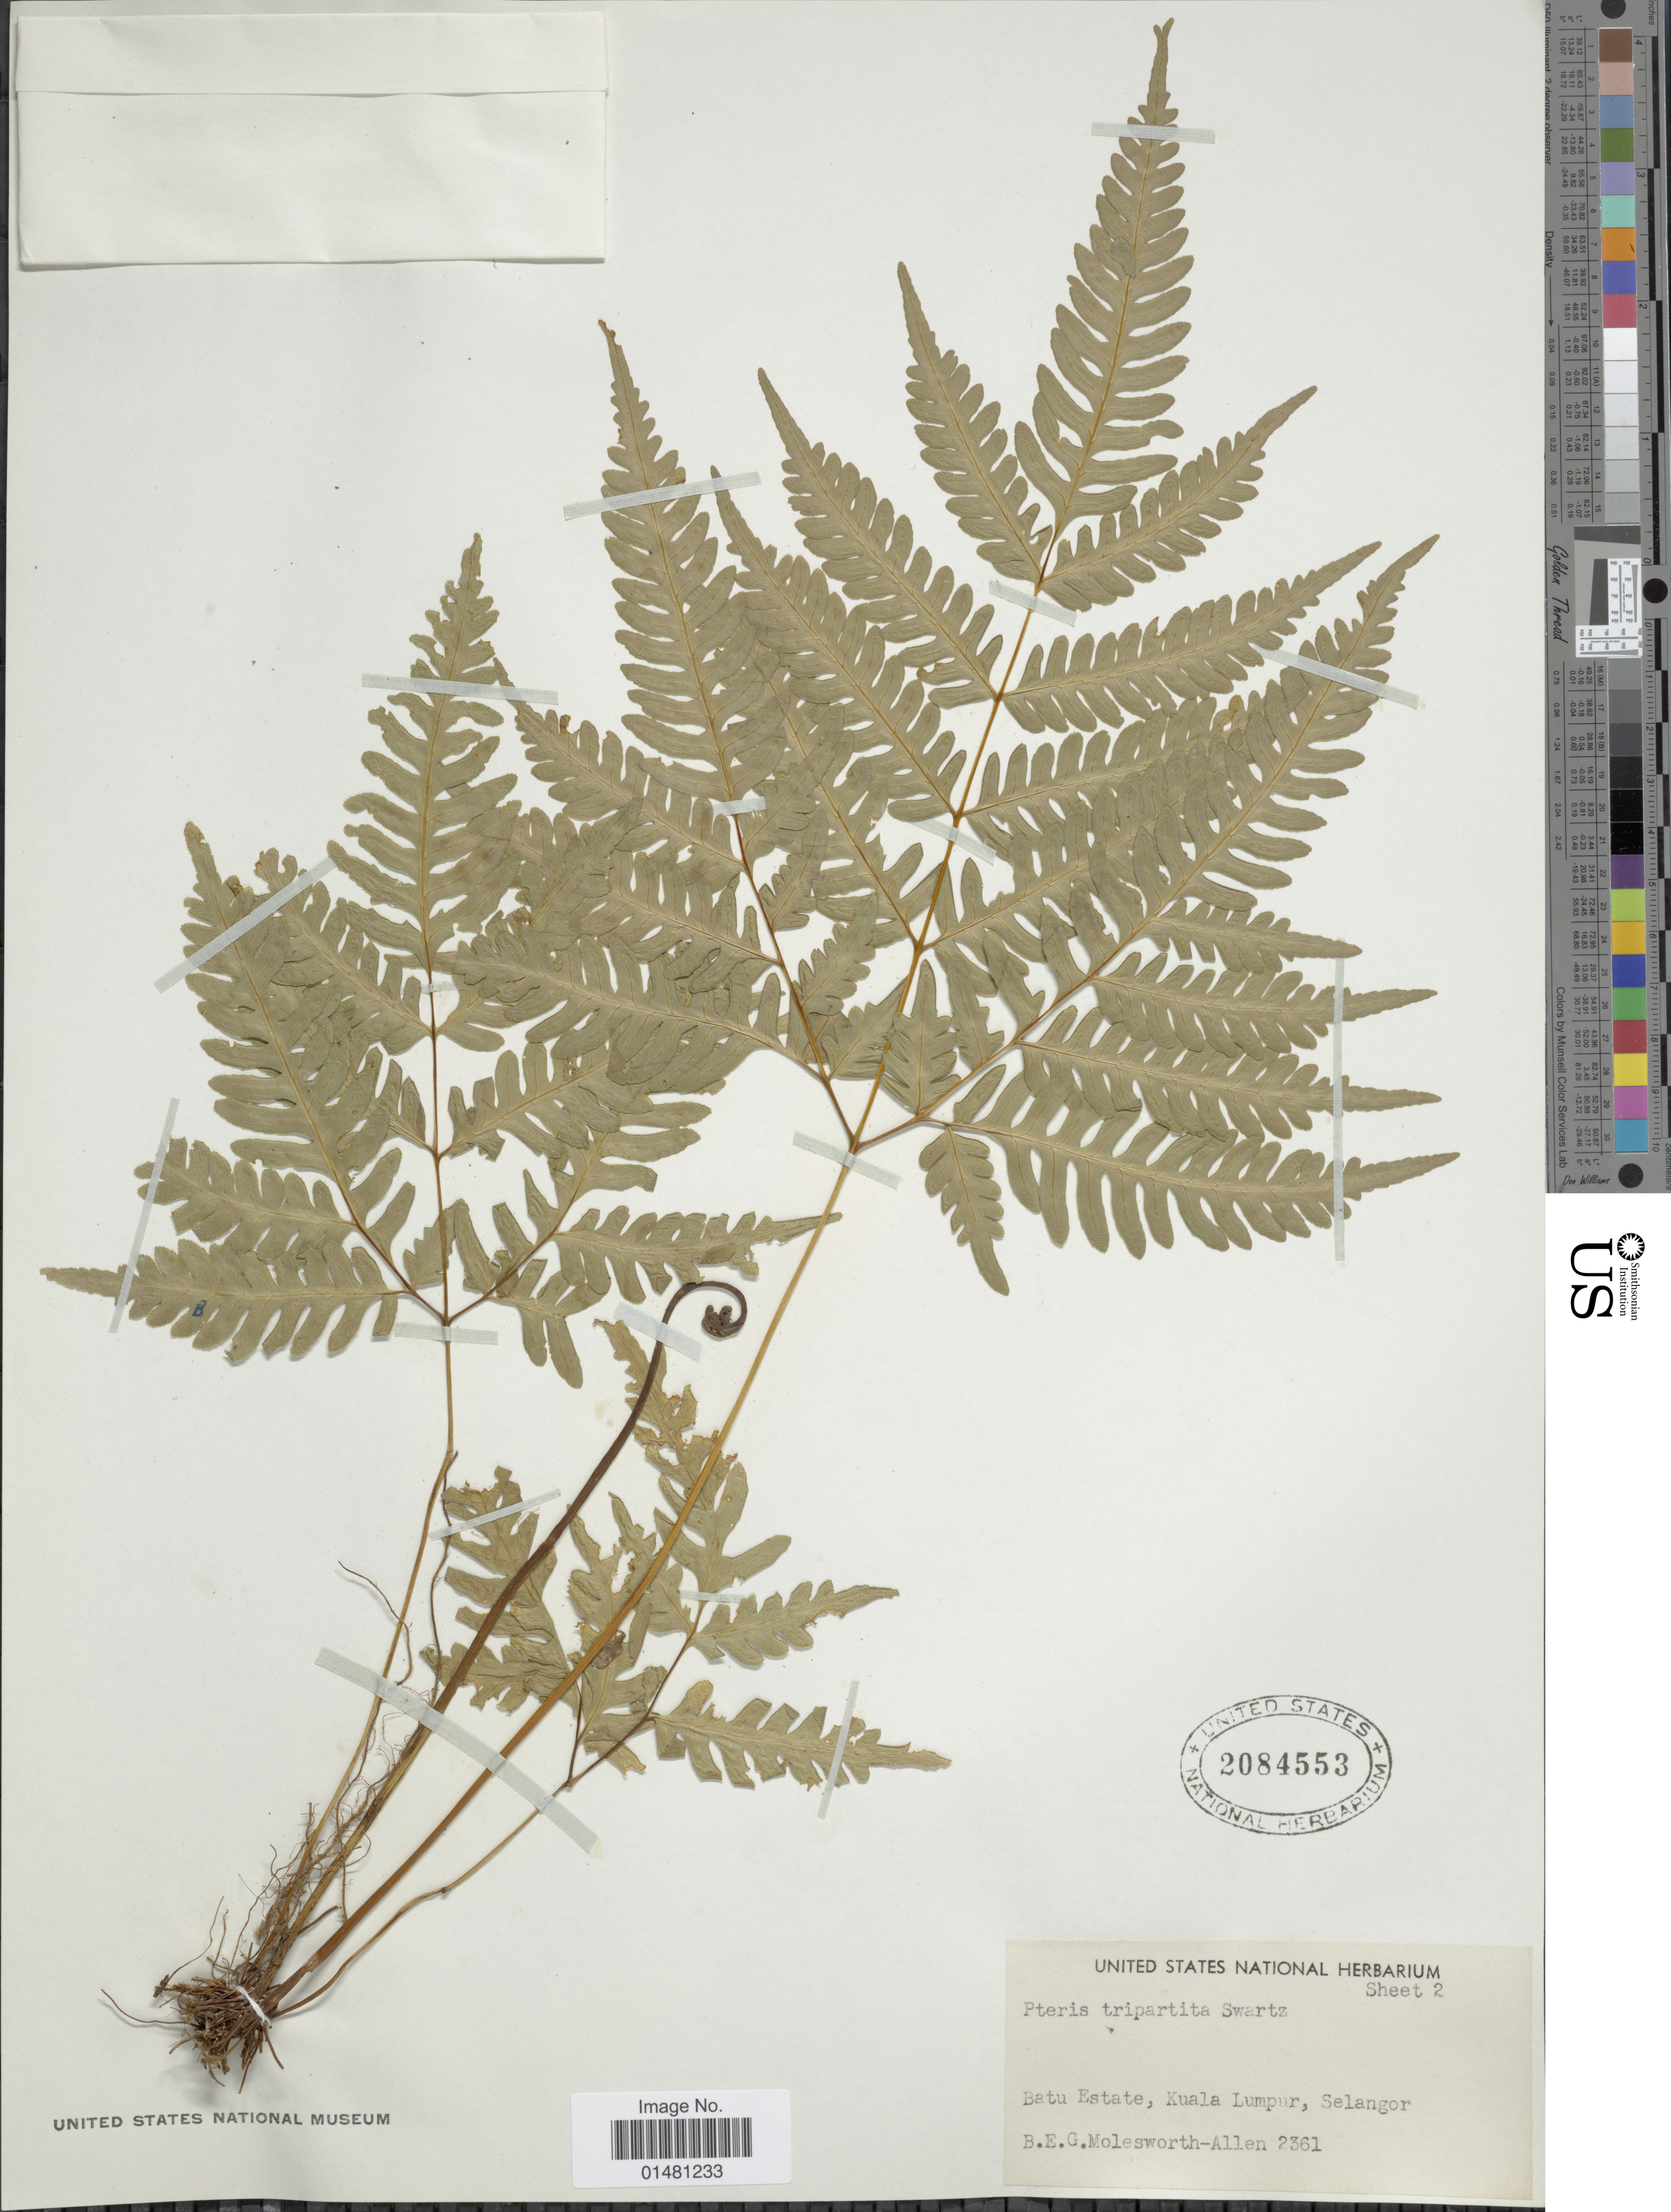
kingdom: Plantae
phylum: Tracheophyta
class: Polypodiopsida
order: Polypodiales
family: Pteridaceae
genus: Pteris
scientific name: Pteris tripartita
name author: Sw.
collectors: B. E. G. Molesworth-Allen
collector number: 2361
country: Malaysia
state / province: Selangor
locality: Batu Estate, Kuala Lumpur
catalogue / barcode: US 2084553